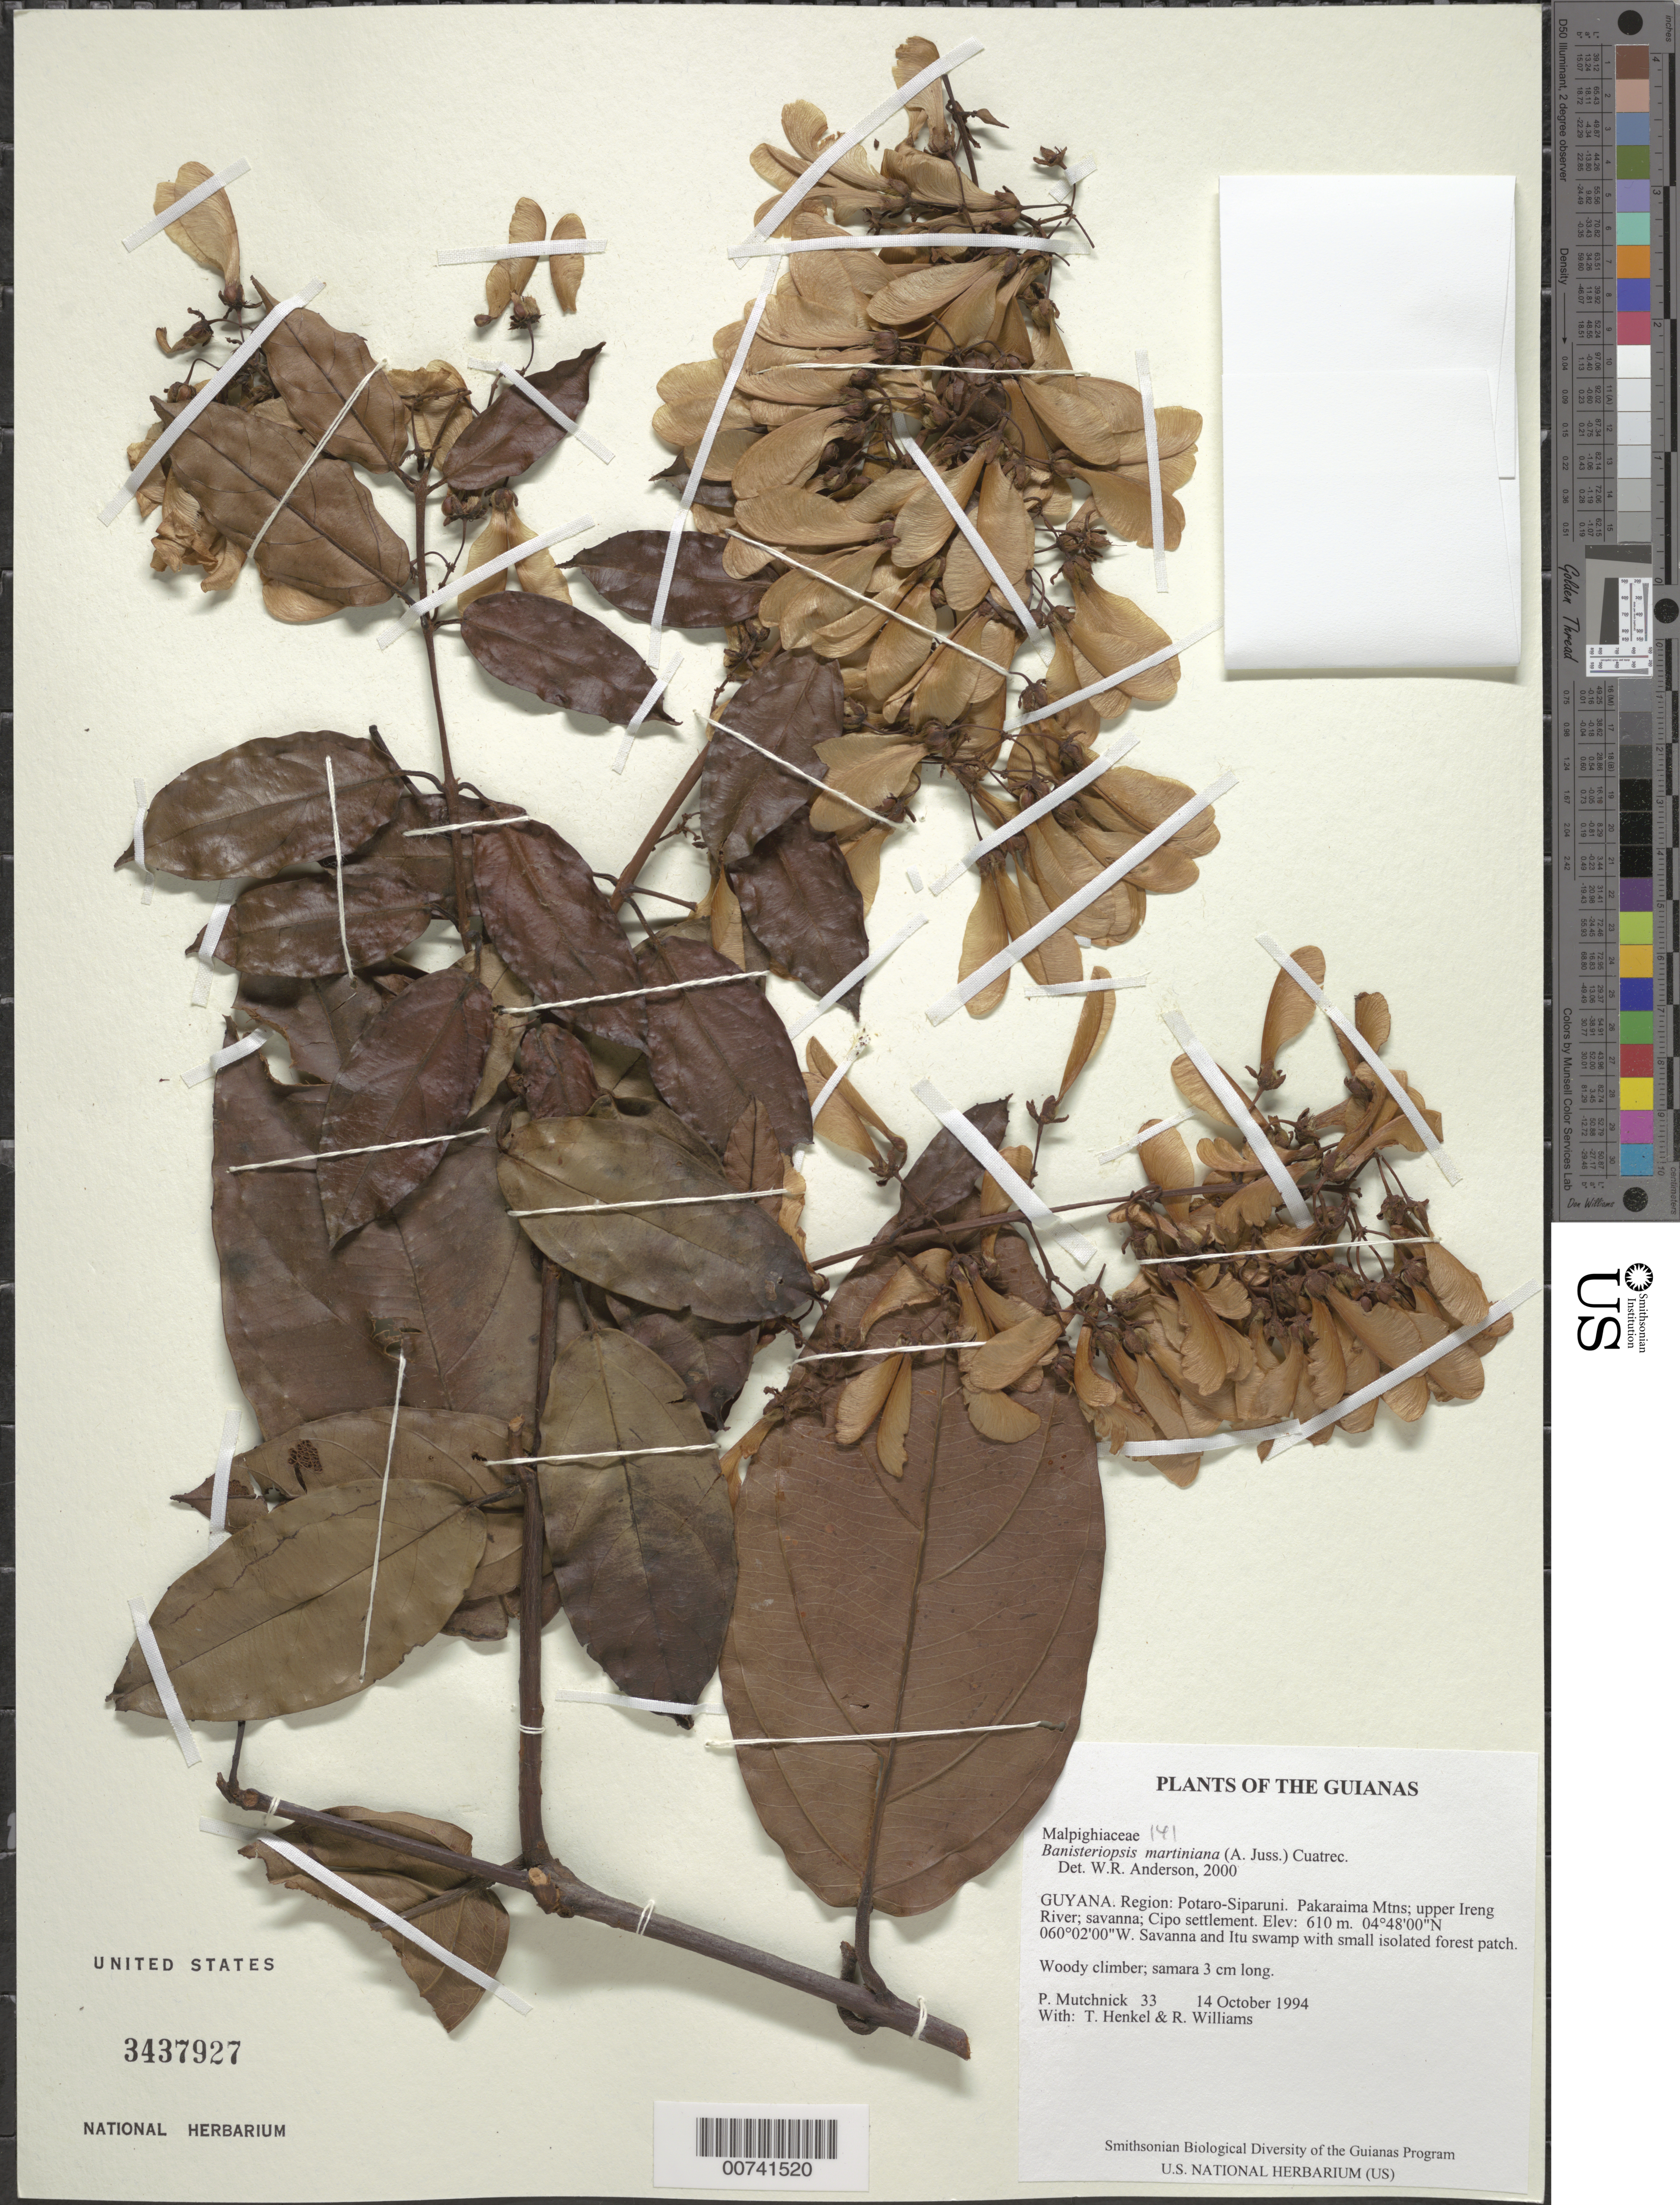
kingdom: Plantae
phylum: Tracheophyta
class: Magnoliopsida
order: Malpighiales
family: Malpighiaceae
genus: Banisteriopsis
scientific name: Banisteriopsis martiniana var. martiniana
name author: (A. Juss.) Cuatrec.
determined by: Anderson, W. R., (MICH), University of Michigan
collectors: P. Mutchnick, T. Henkel & R. Williams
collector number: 33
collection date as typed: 14 October 1994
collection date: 1994-10-14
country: Guyana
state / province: Potaro-Siparuni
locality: Pakaraima Mtns; upper Ireng River; savanna; Cipo settlement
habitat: Savanna and Itu swamp with small isolated forest patch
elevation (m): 610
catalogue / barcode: US 3437927